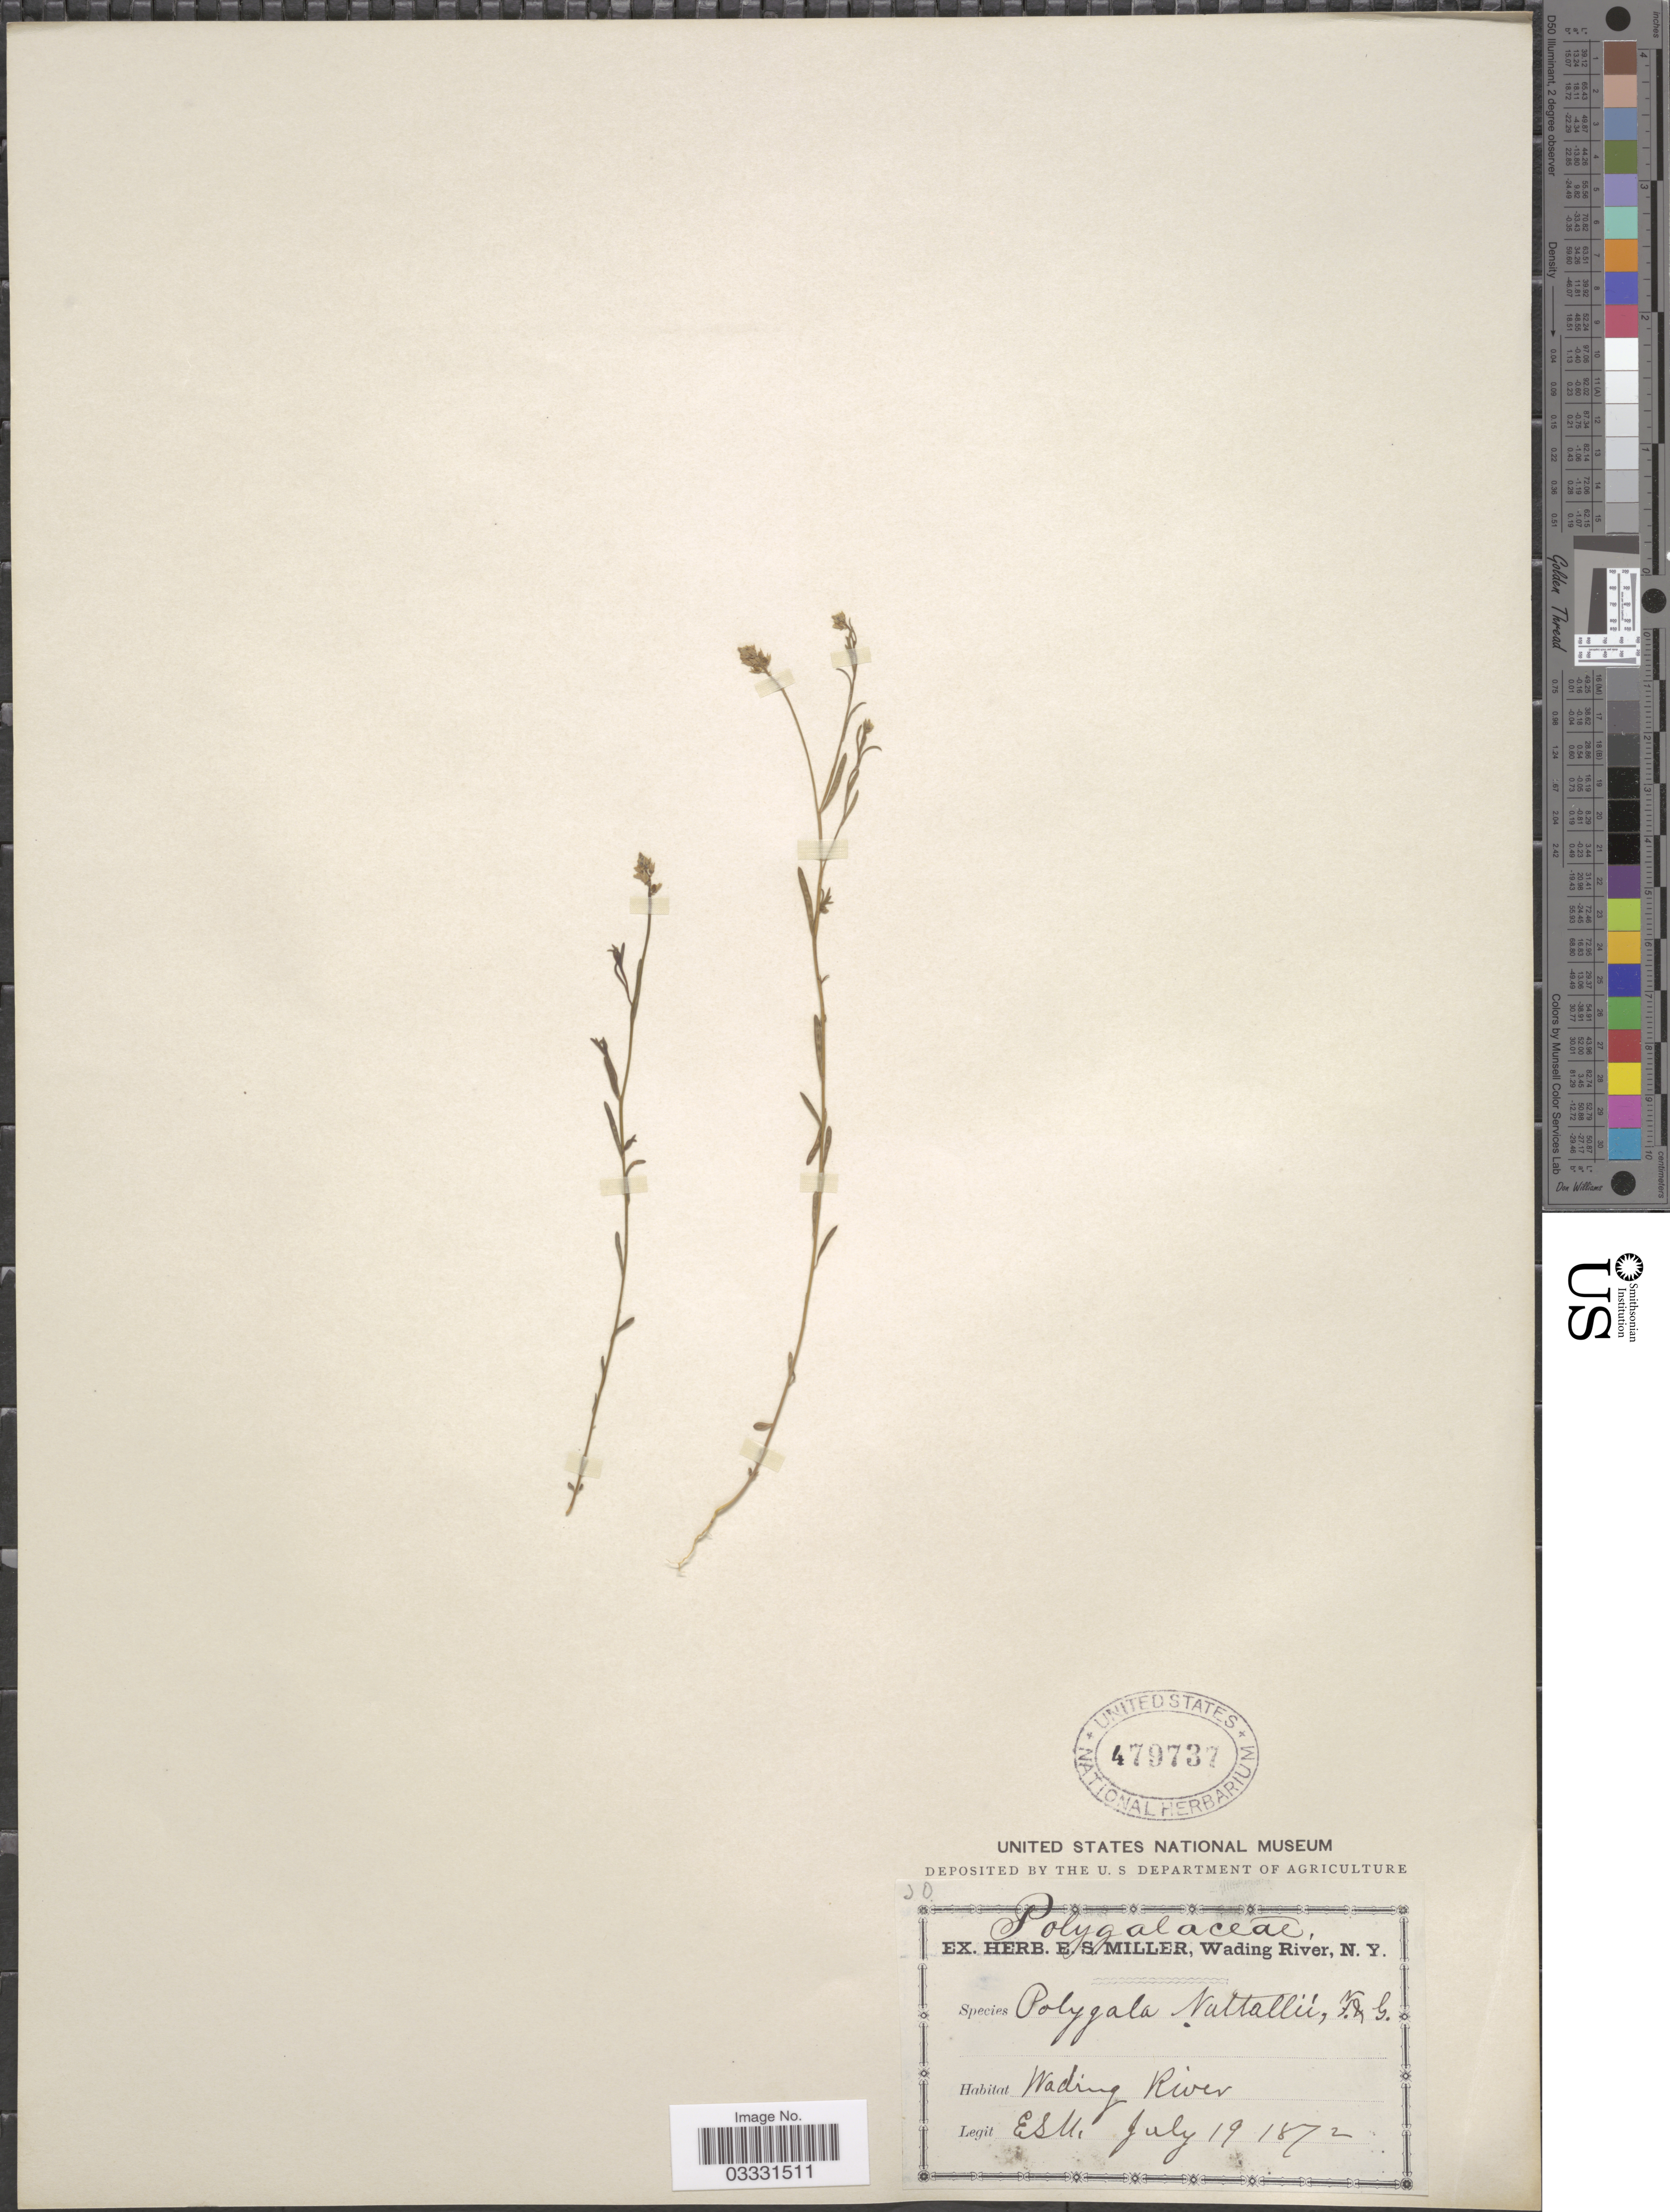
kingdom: Plantae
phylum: Tracheophyta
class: Magnoliopsida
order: Fabales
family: Polygalaceae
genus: Polygala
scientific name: Polygala nuttallii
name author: Torr. & A. Gray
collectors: E. S. Miller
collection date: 1872-07-19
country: United States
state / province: New York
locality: Wading River.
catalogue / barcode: US 479737